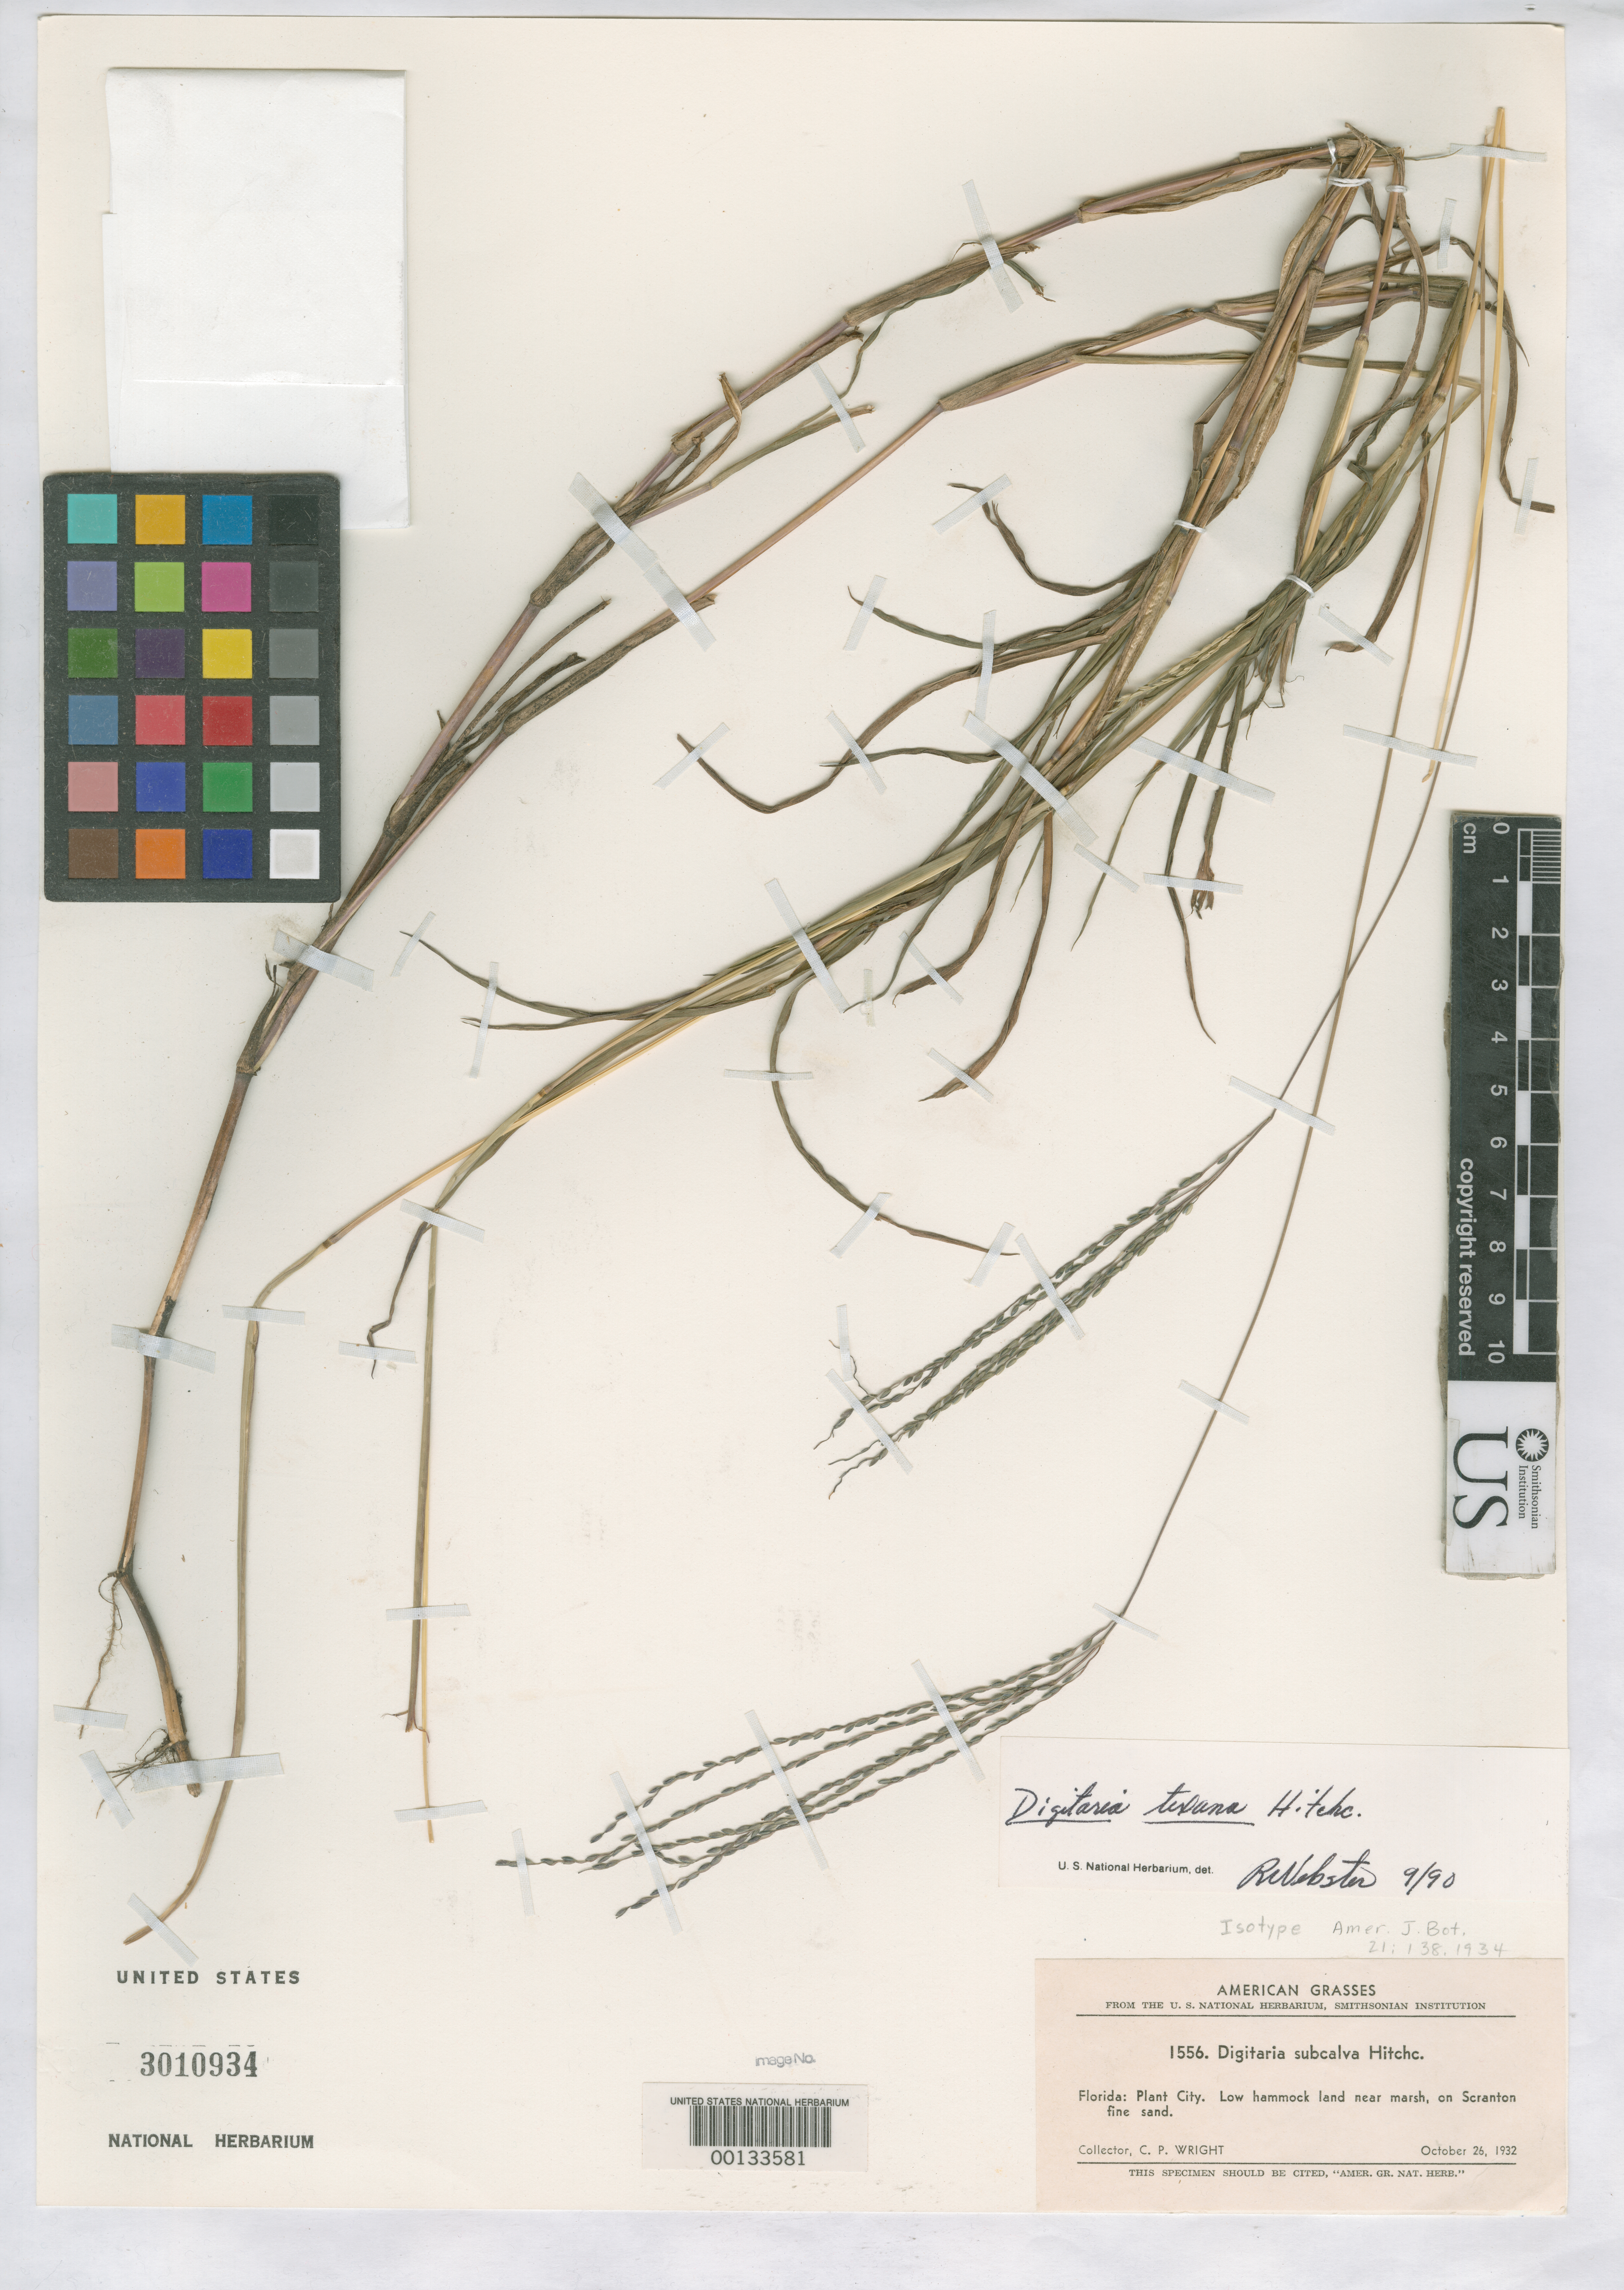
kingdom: Plantae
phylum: Tracheophyta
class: Liliopsida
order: Poales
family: Poaceae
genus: Digitaria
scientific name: Digitaria subcalva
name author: Hitchc.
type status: Isotype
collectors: C. P. Wright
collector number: Amer. Gr. Nat. Herb. 1556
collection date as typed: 26 Oct 1932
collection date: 1932-10-26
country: United States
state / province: Florida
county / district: Hillsborough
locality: Plant City.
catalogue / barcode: US 3010934